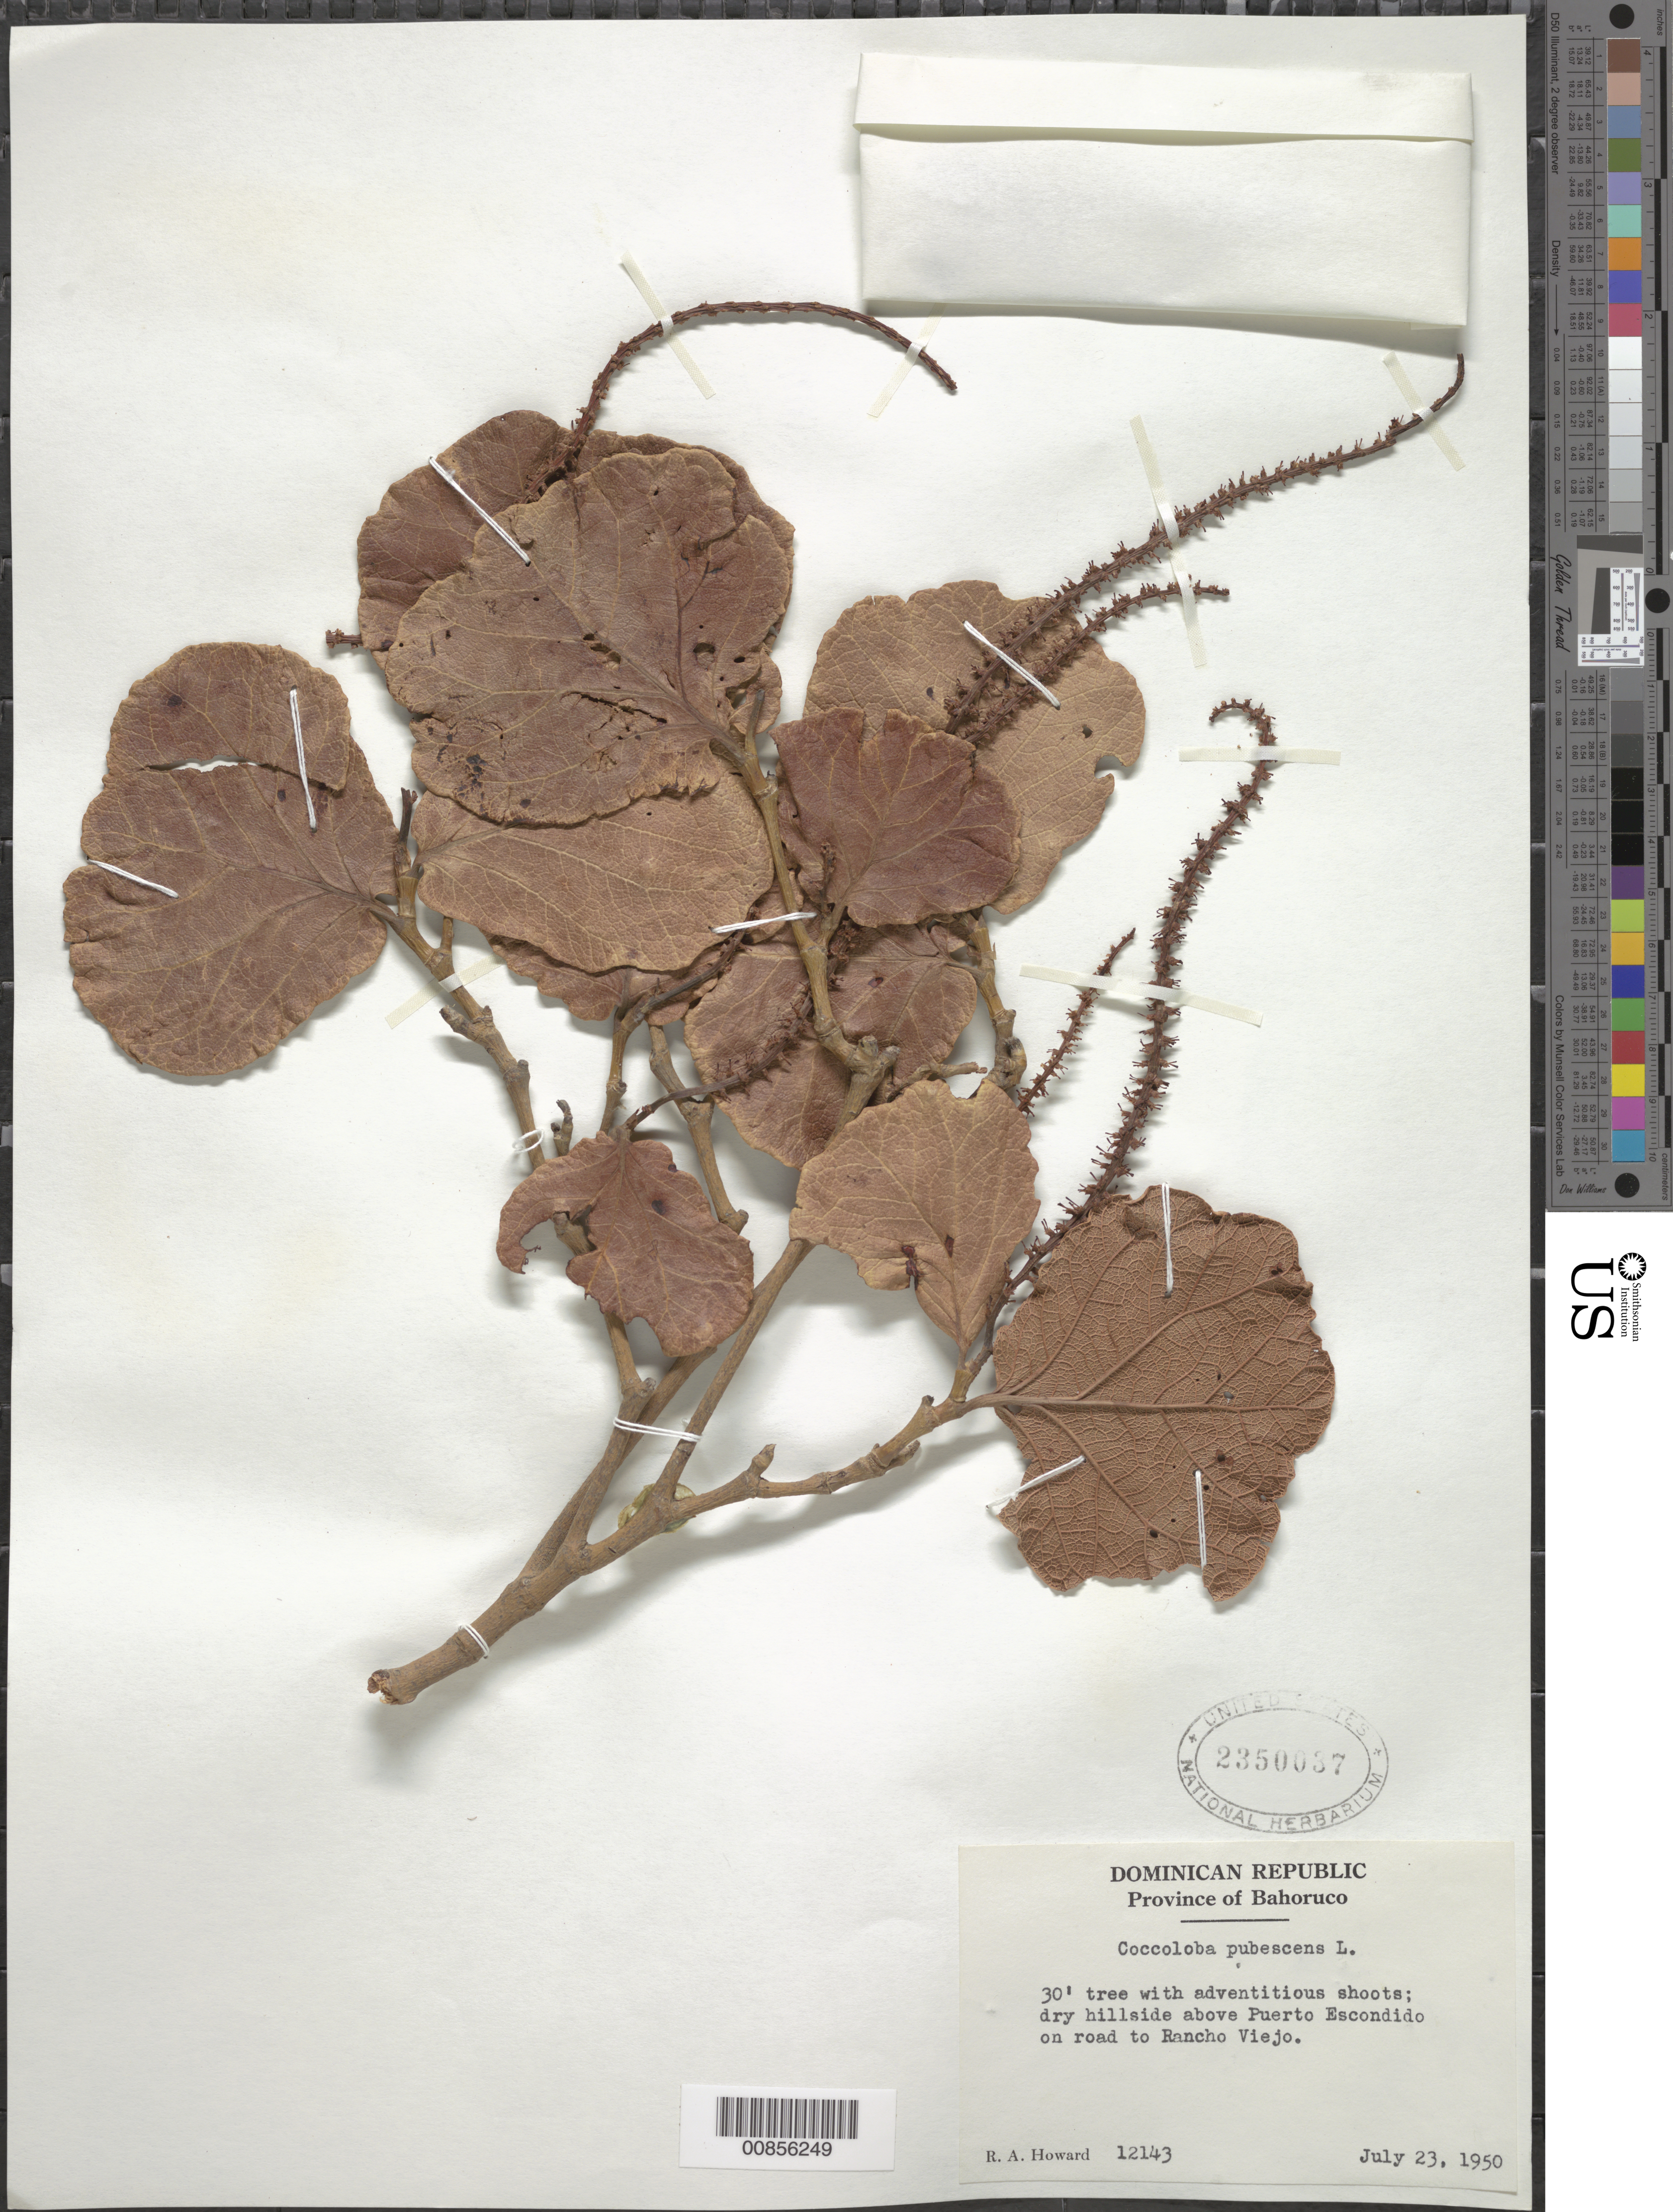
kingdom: Plantae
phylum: Tracheophyta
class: Magnoliopsida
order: Caryophyllales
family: Polygonaceae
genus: Coccoloba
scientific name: Coccoloba pubescens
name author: L.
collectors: R. A. Howard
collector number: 12143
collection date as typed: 23 Jul 1950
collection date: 1950-07-23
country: Dominican Republic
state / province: Baoruco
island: Hispaniola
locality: Dry hillside above Puerto Escondido on road to Rancho Viejo.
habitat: Dry hillside.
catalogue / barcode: US 2350037